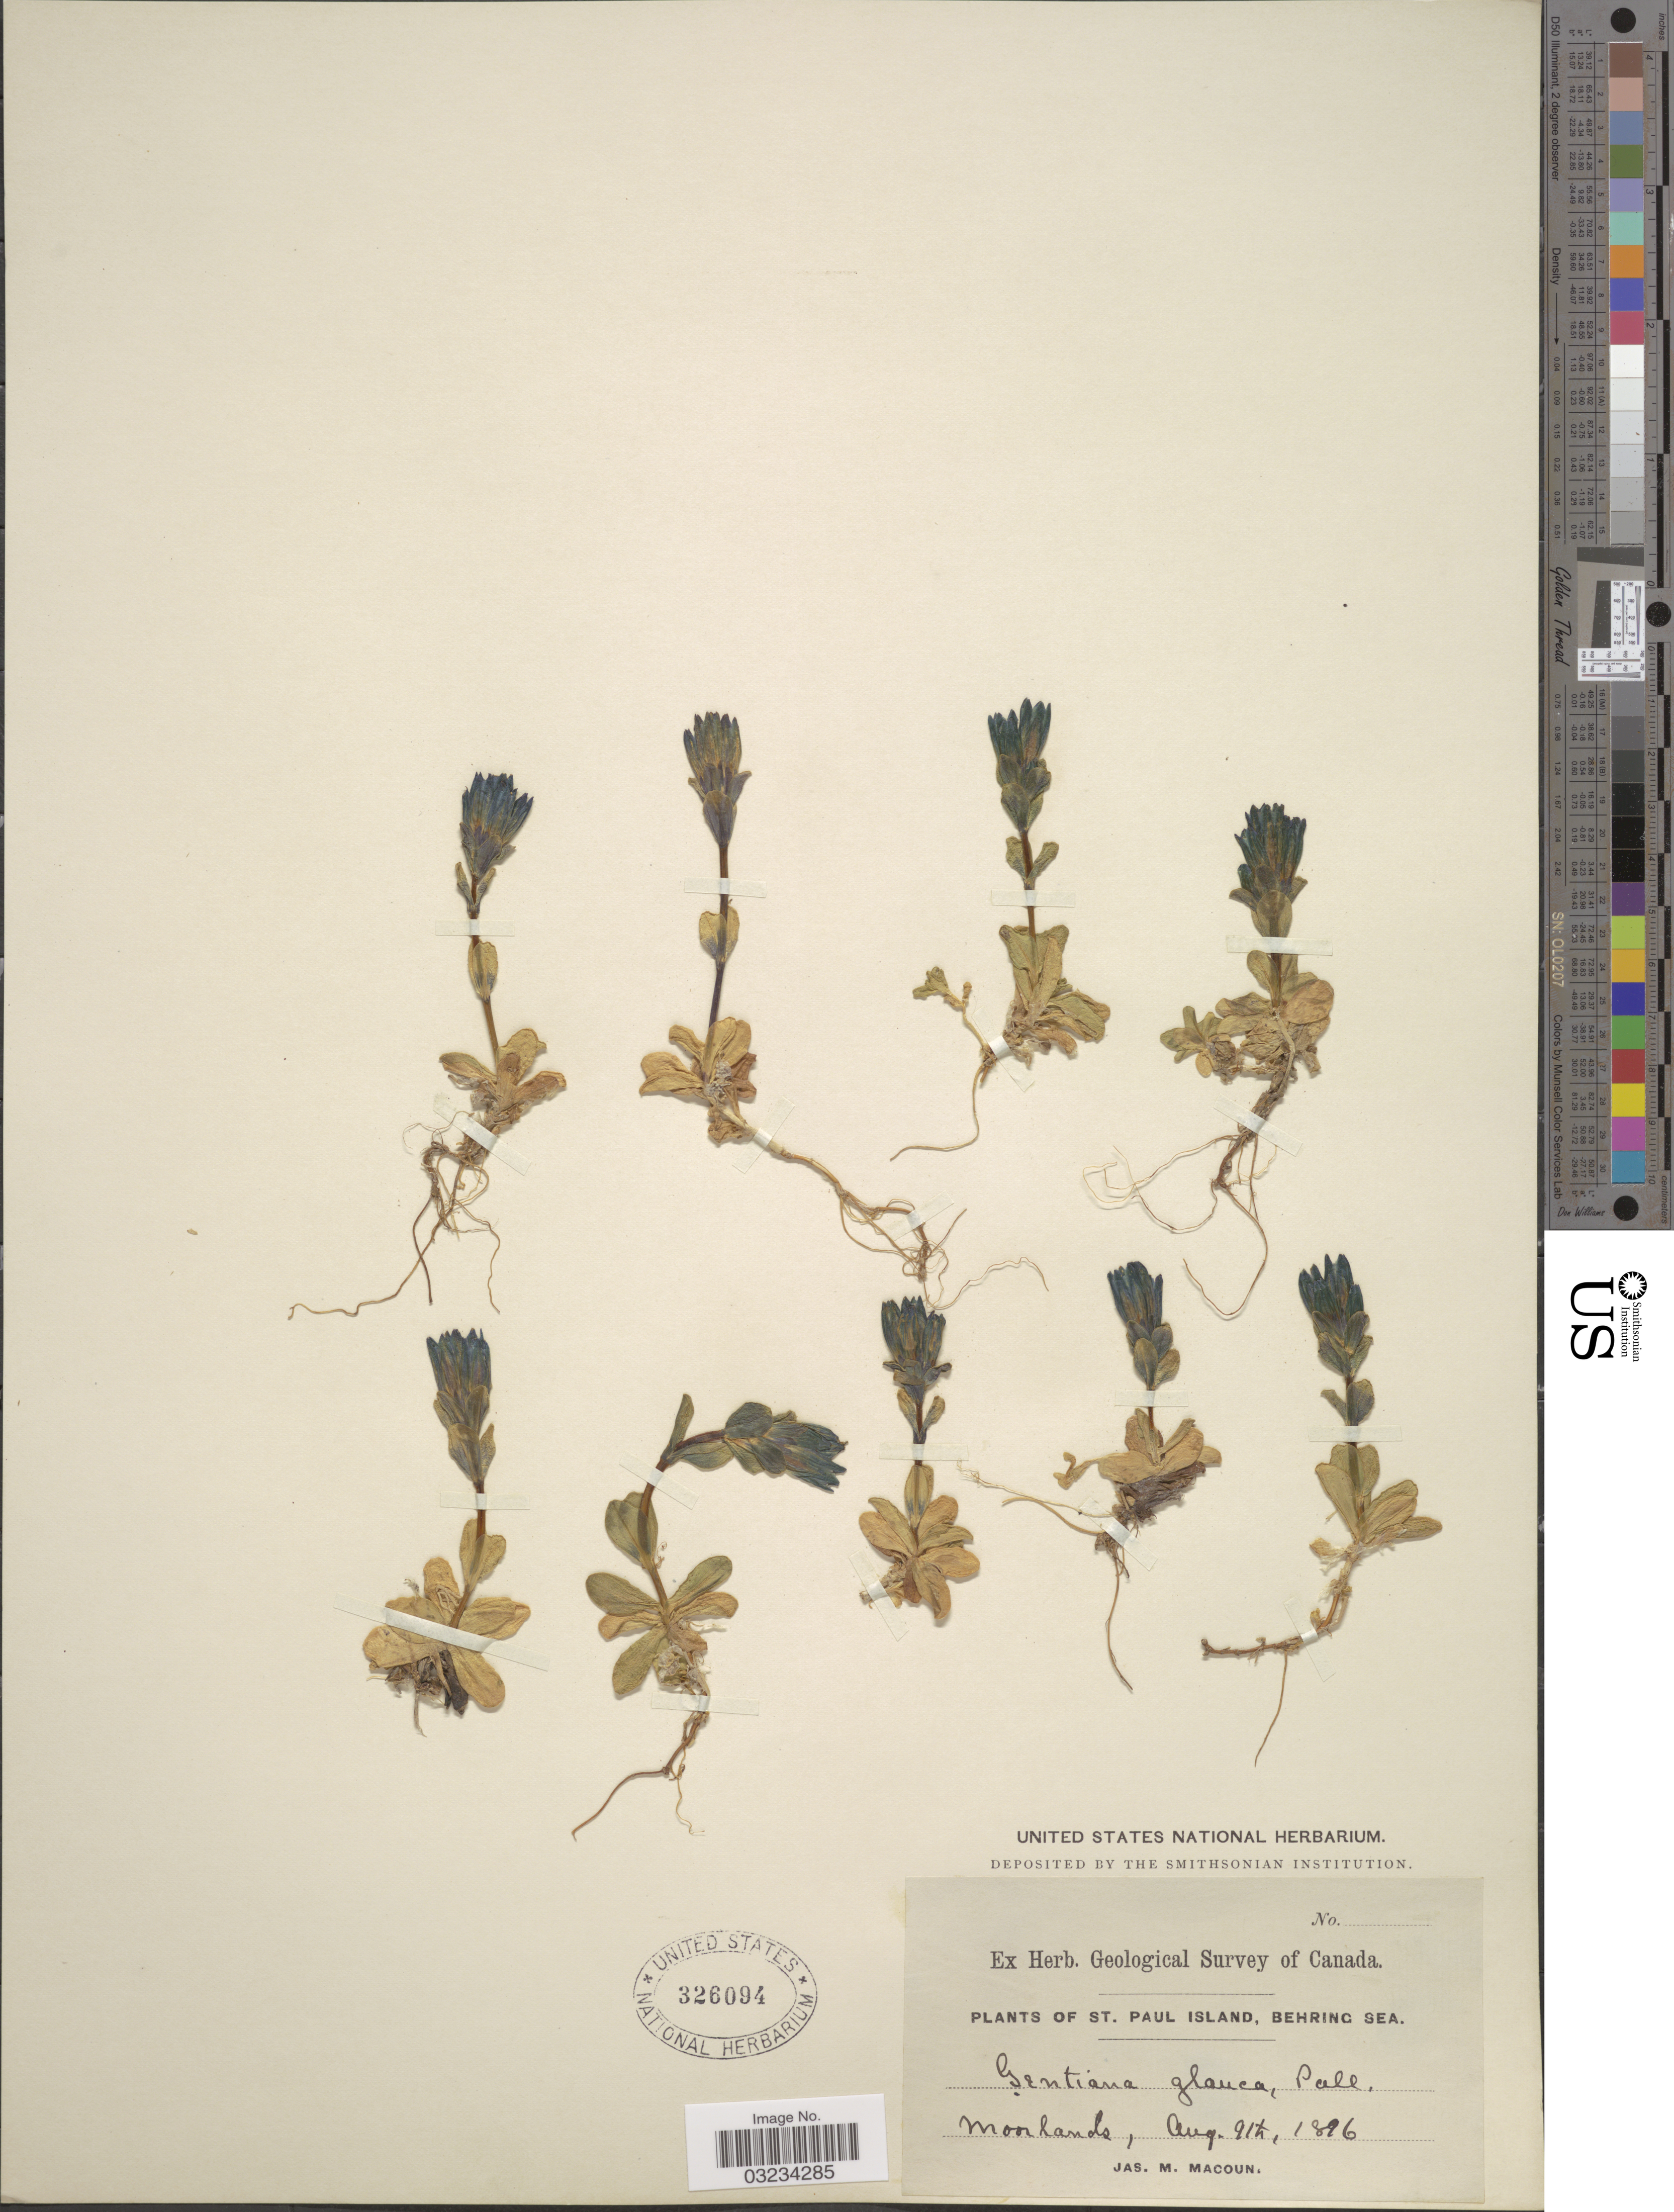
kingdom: Plantae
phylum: Tracheophyta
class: Magnoliopsida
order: Gentianales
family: Gentianaceae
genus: Gentiana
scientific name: Gentiana glauca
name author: Pall.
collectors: J. M. Macoun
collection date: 1896-08-09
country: United States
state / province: Alaska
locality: St. Paul Island, Behring Sea. Moorlands.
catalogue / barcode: US 326094